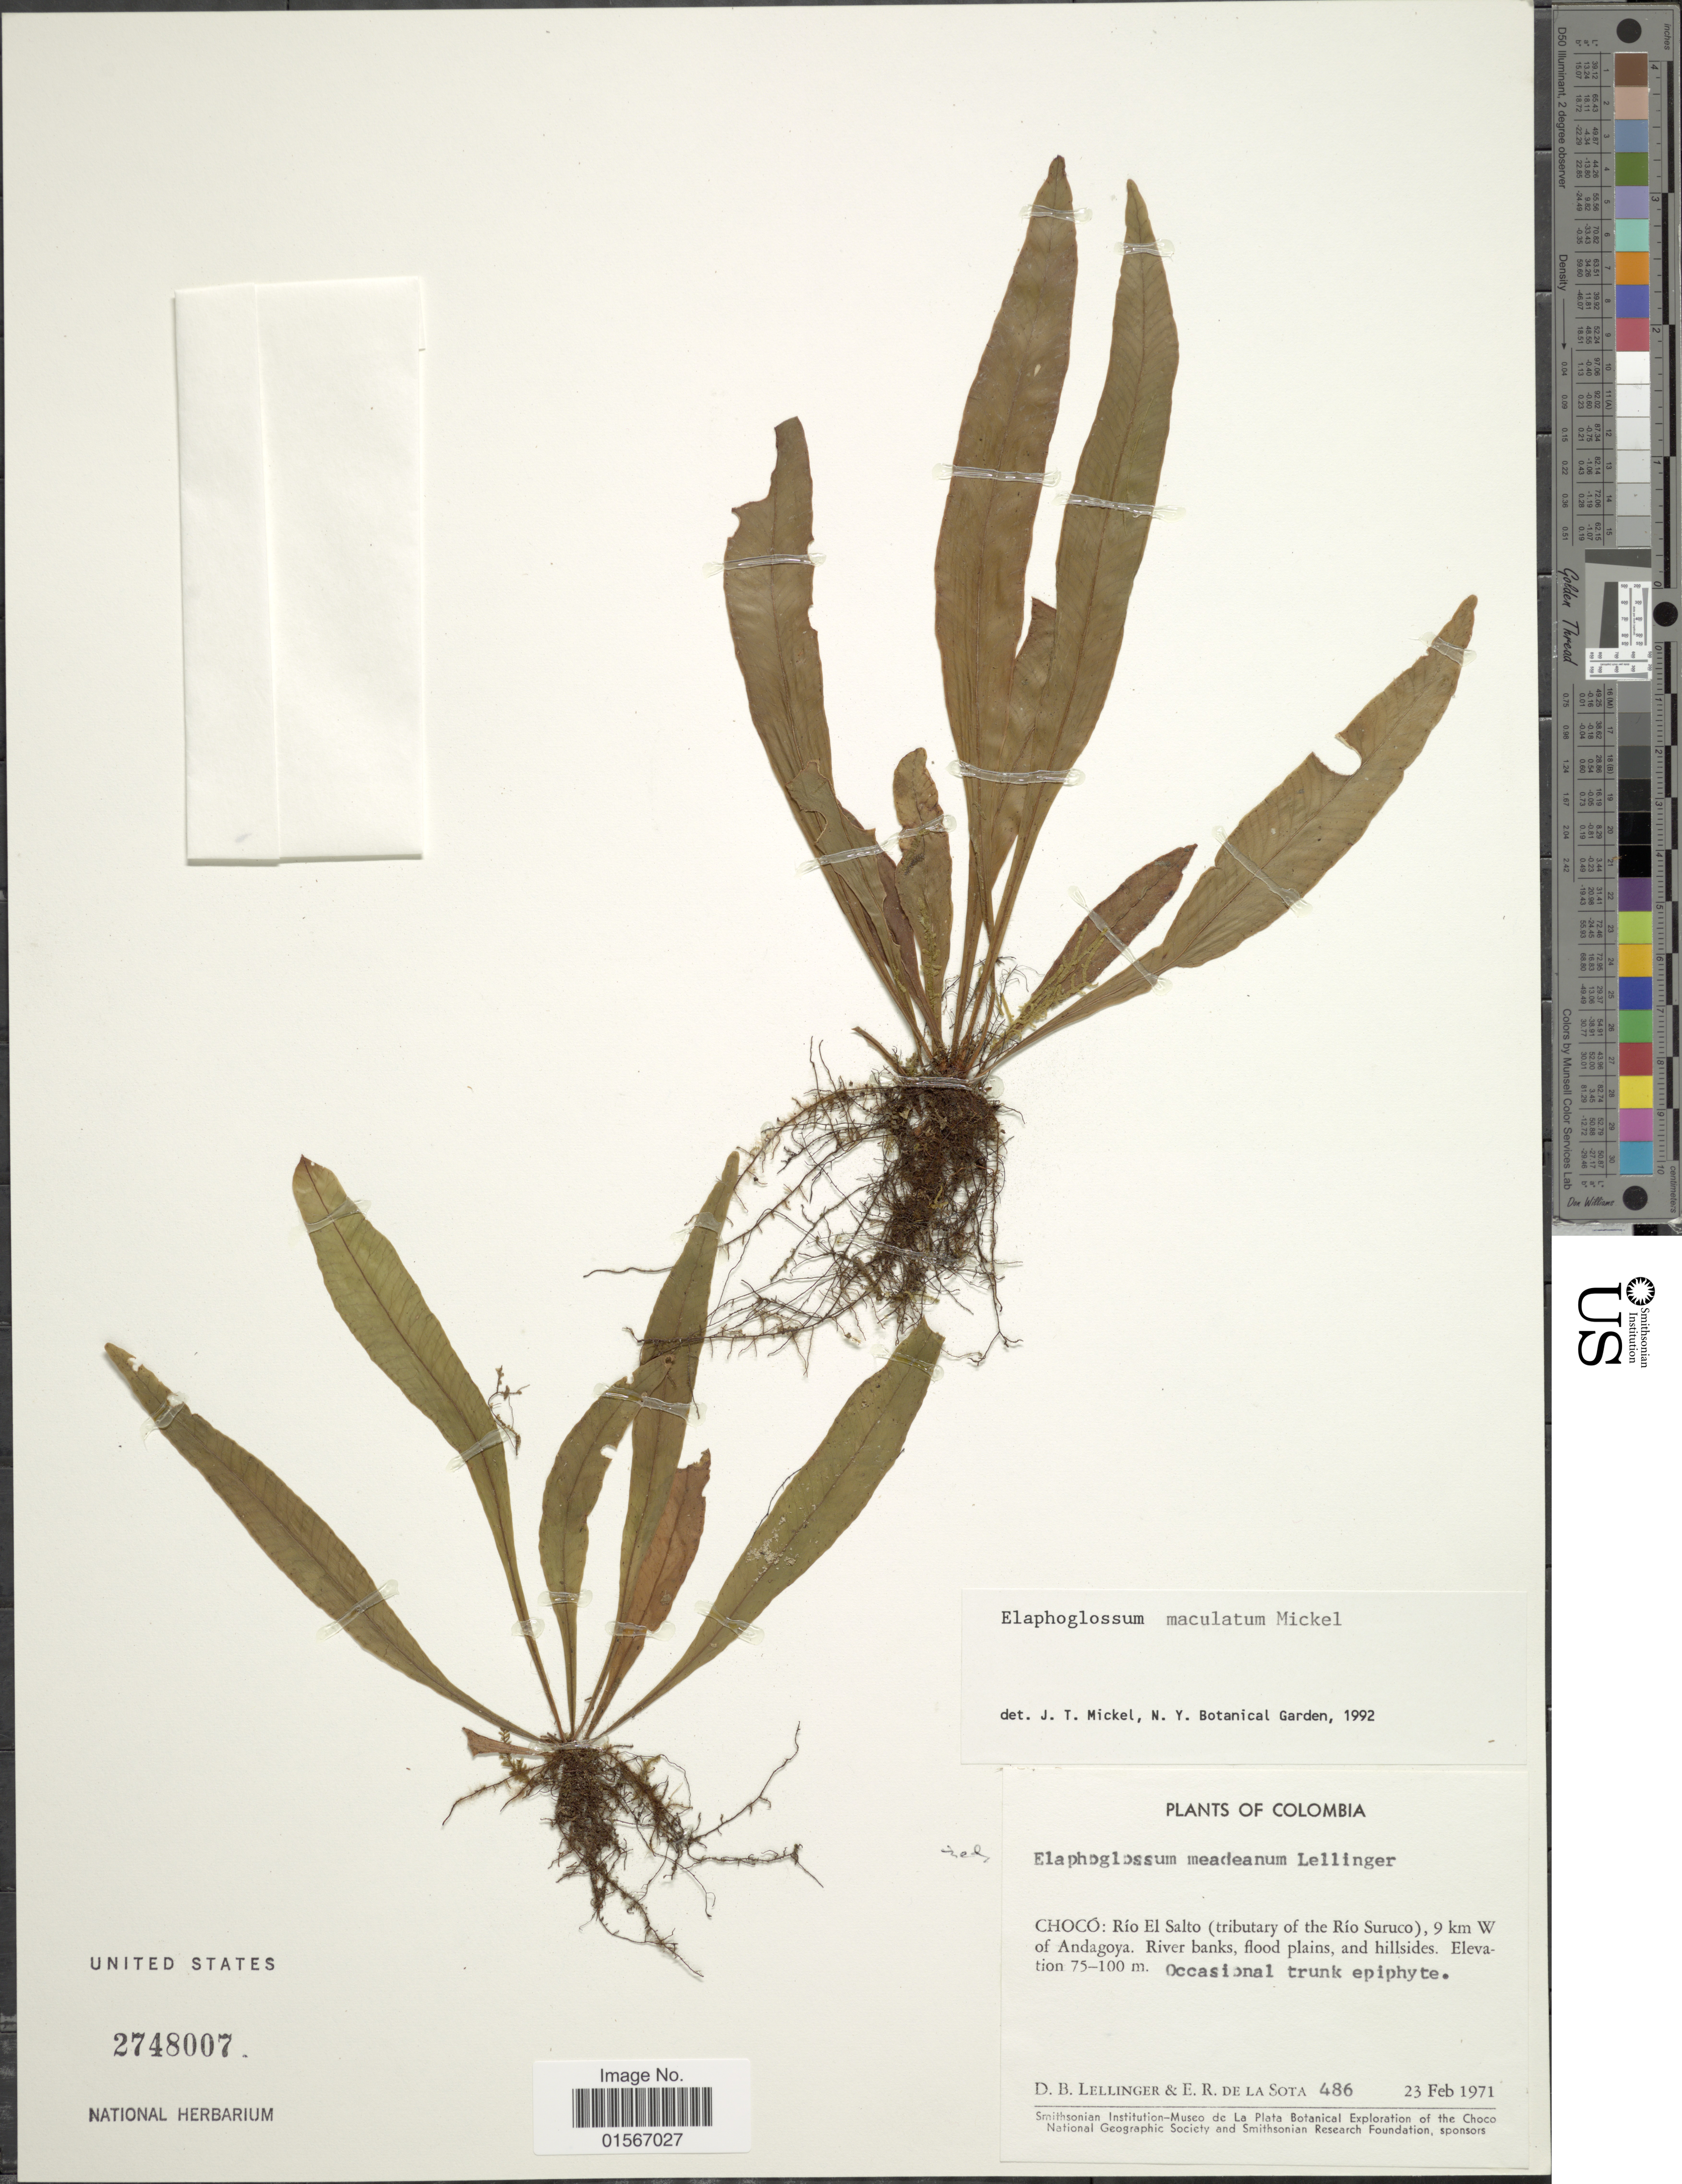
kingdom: Plantae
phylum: Tracheophyta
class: Polypodiopsida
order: Polypodiales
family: Dryopteridaceae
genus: Elaphoglossum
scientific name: Elaphoglossum maculatum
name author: Mickel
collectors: D. B. Lellinger & E. R. de la Sota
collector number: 486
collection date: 1971-02-23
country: Colombia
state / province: Chocó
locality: Río El Salto (tributary of the Río Suruco), 9 km W of Andagoya. River banks, flood plains, and hillsides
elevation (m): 75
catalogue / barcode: US 2748007